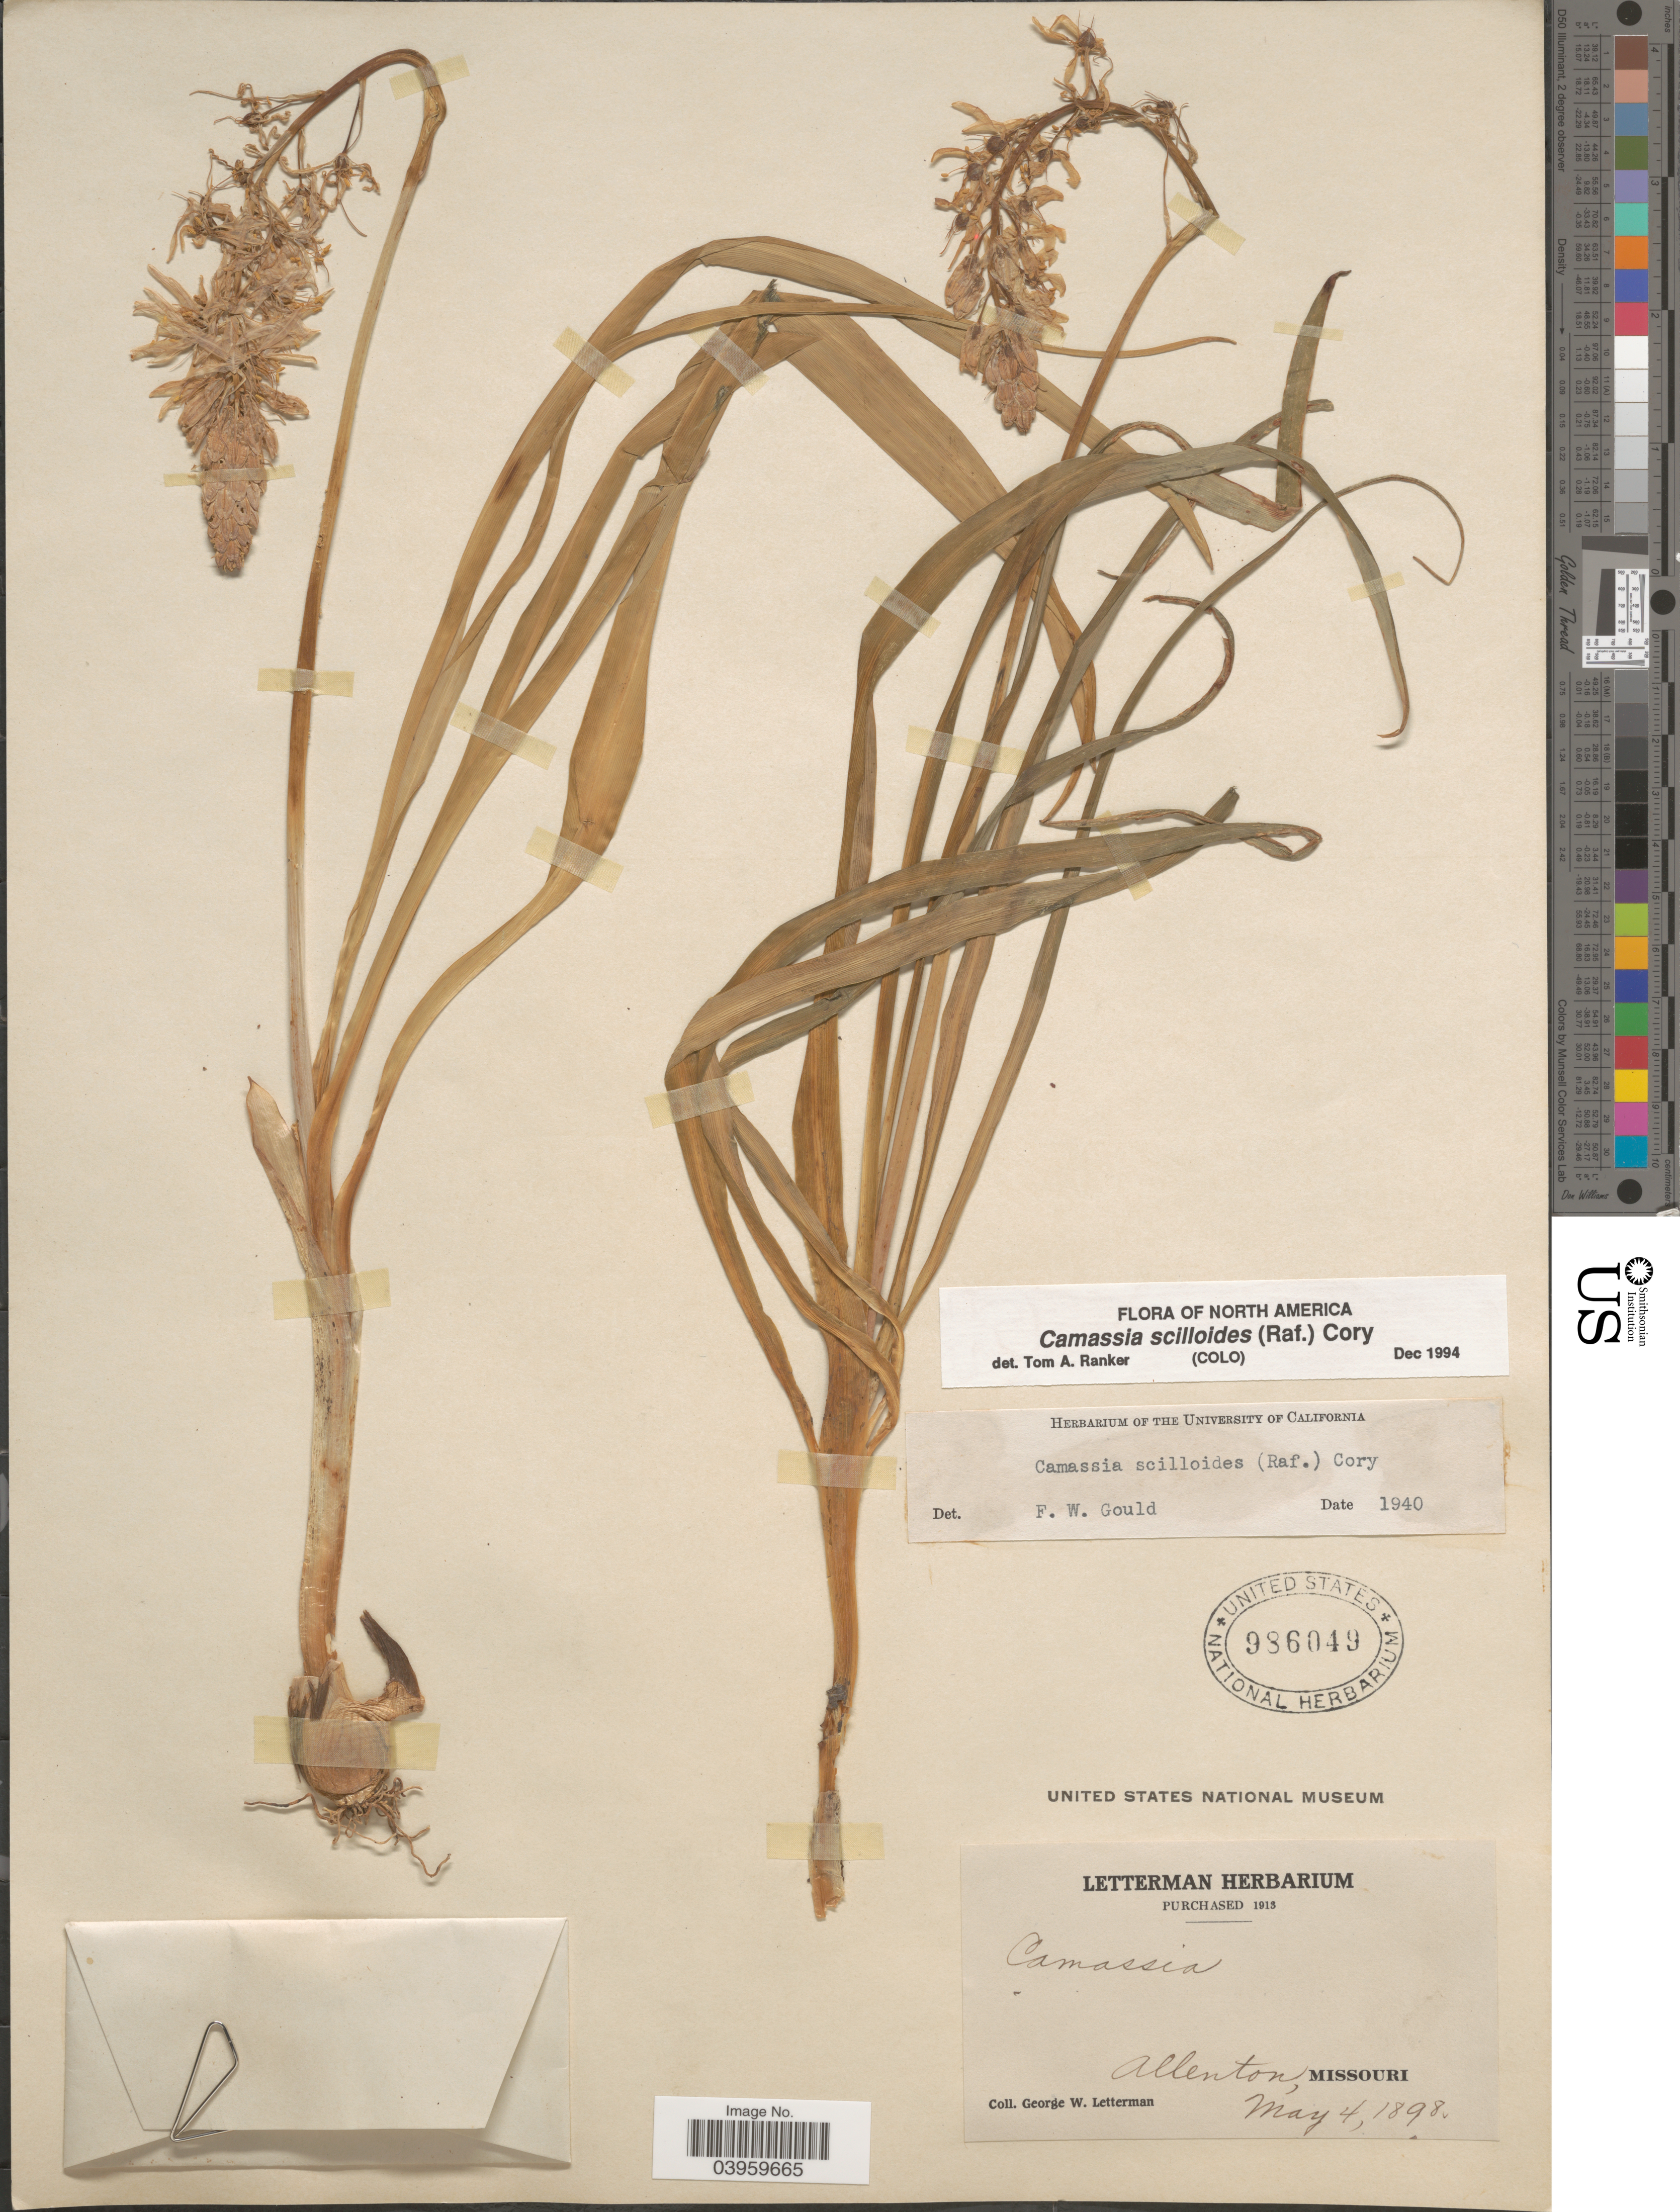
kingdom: Plantae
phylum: Tracheophyta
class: Liliopsida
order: Asparagales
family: Asparagaceae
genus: Camassia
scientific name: Camassia scilloides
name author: (Raf.) Cory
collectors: G. W. Letterman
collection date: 1898-05-04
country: United States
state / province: Missouri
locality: Allenton.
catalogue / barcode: US 986049